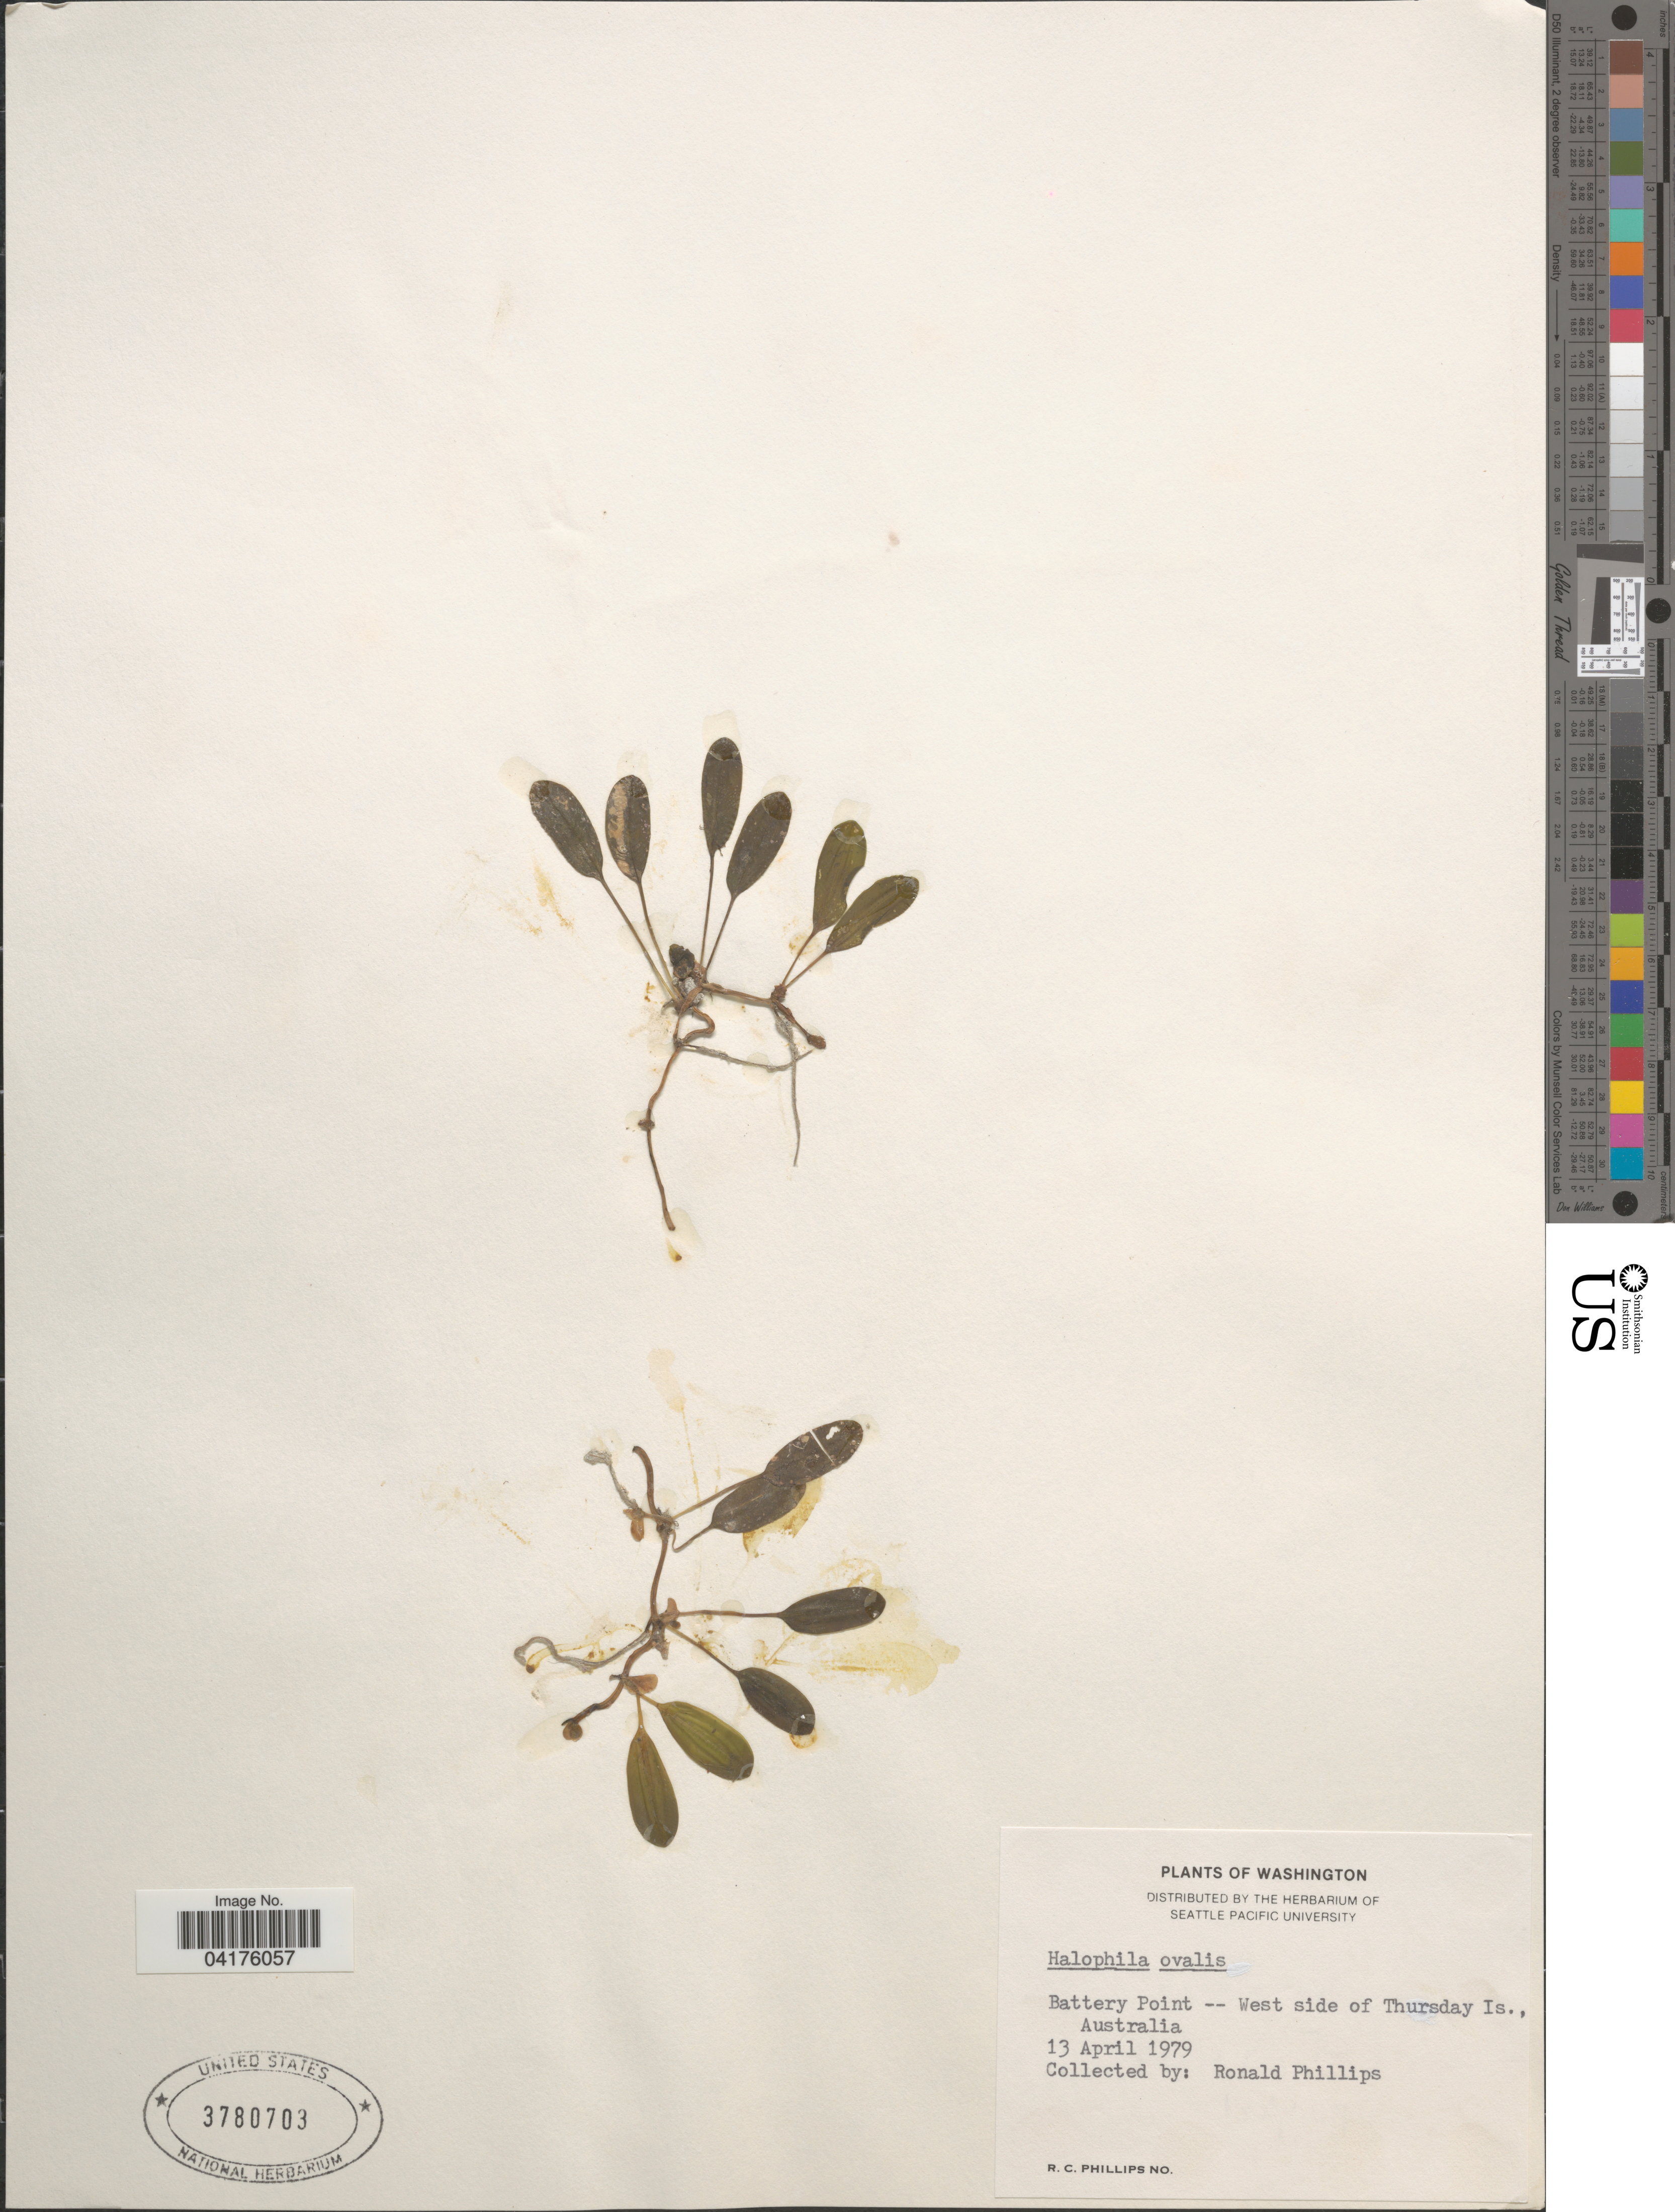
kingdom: Plantae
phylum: Tracheophyta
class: Liliopsida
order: Alismatales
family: Hydrocharitaceae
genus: Halophila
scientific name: Halophila ovalis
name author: (R. Br.) Hook. f.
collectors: R. C. Phillips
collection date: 1979-04-13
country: Australia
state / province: Queensland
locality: Battery Point -- West side of Thursday Is.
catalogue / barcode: US 3780703